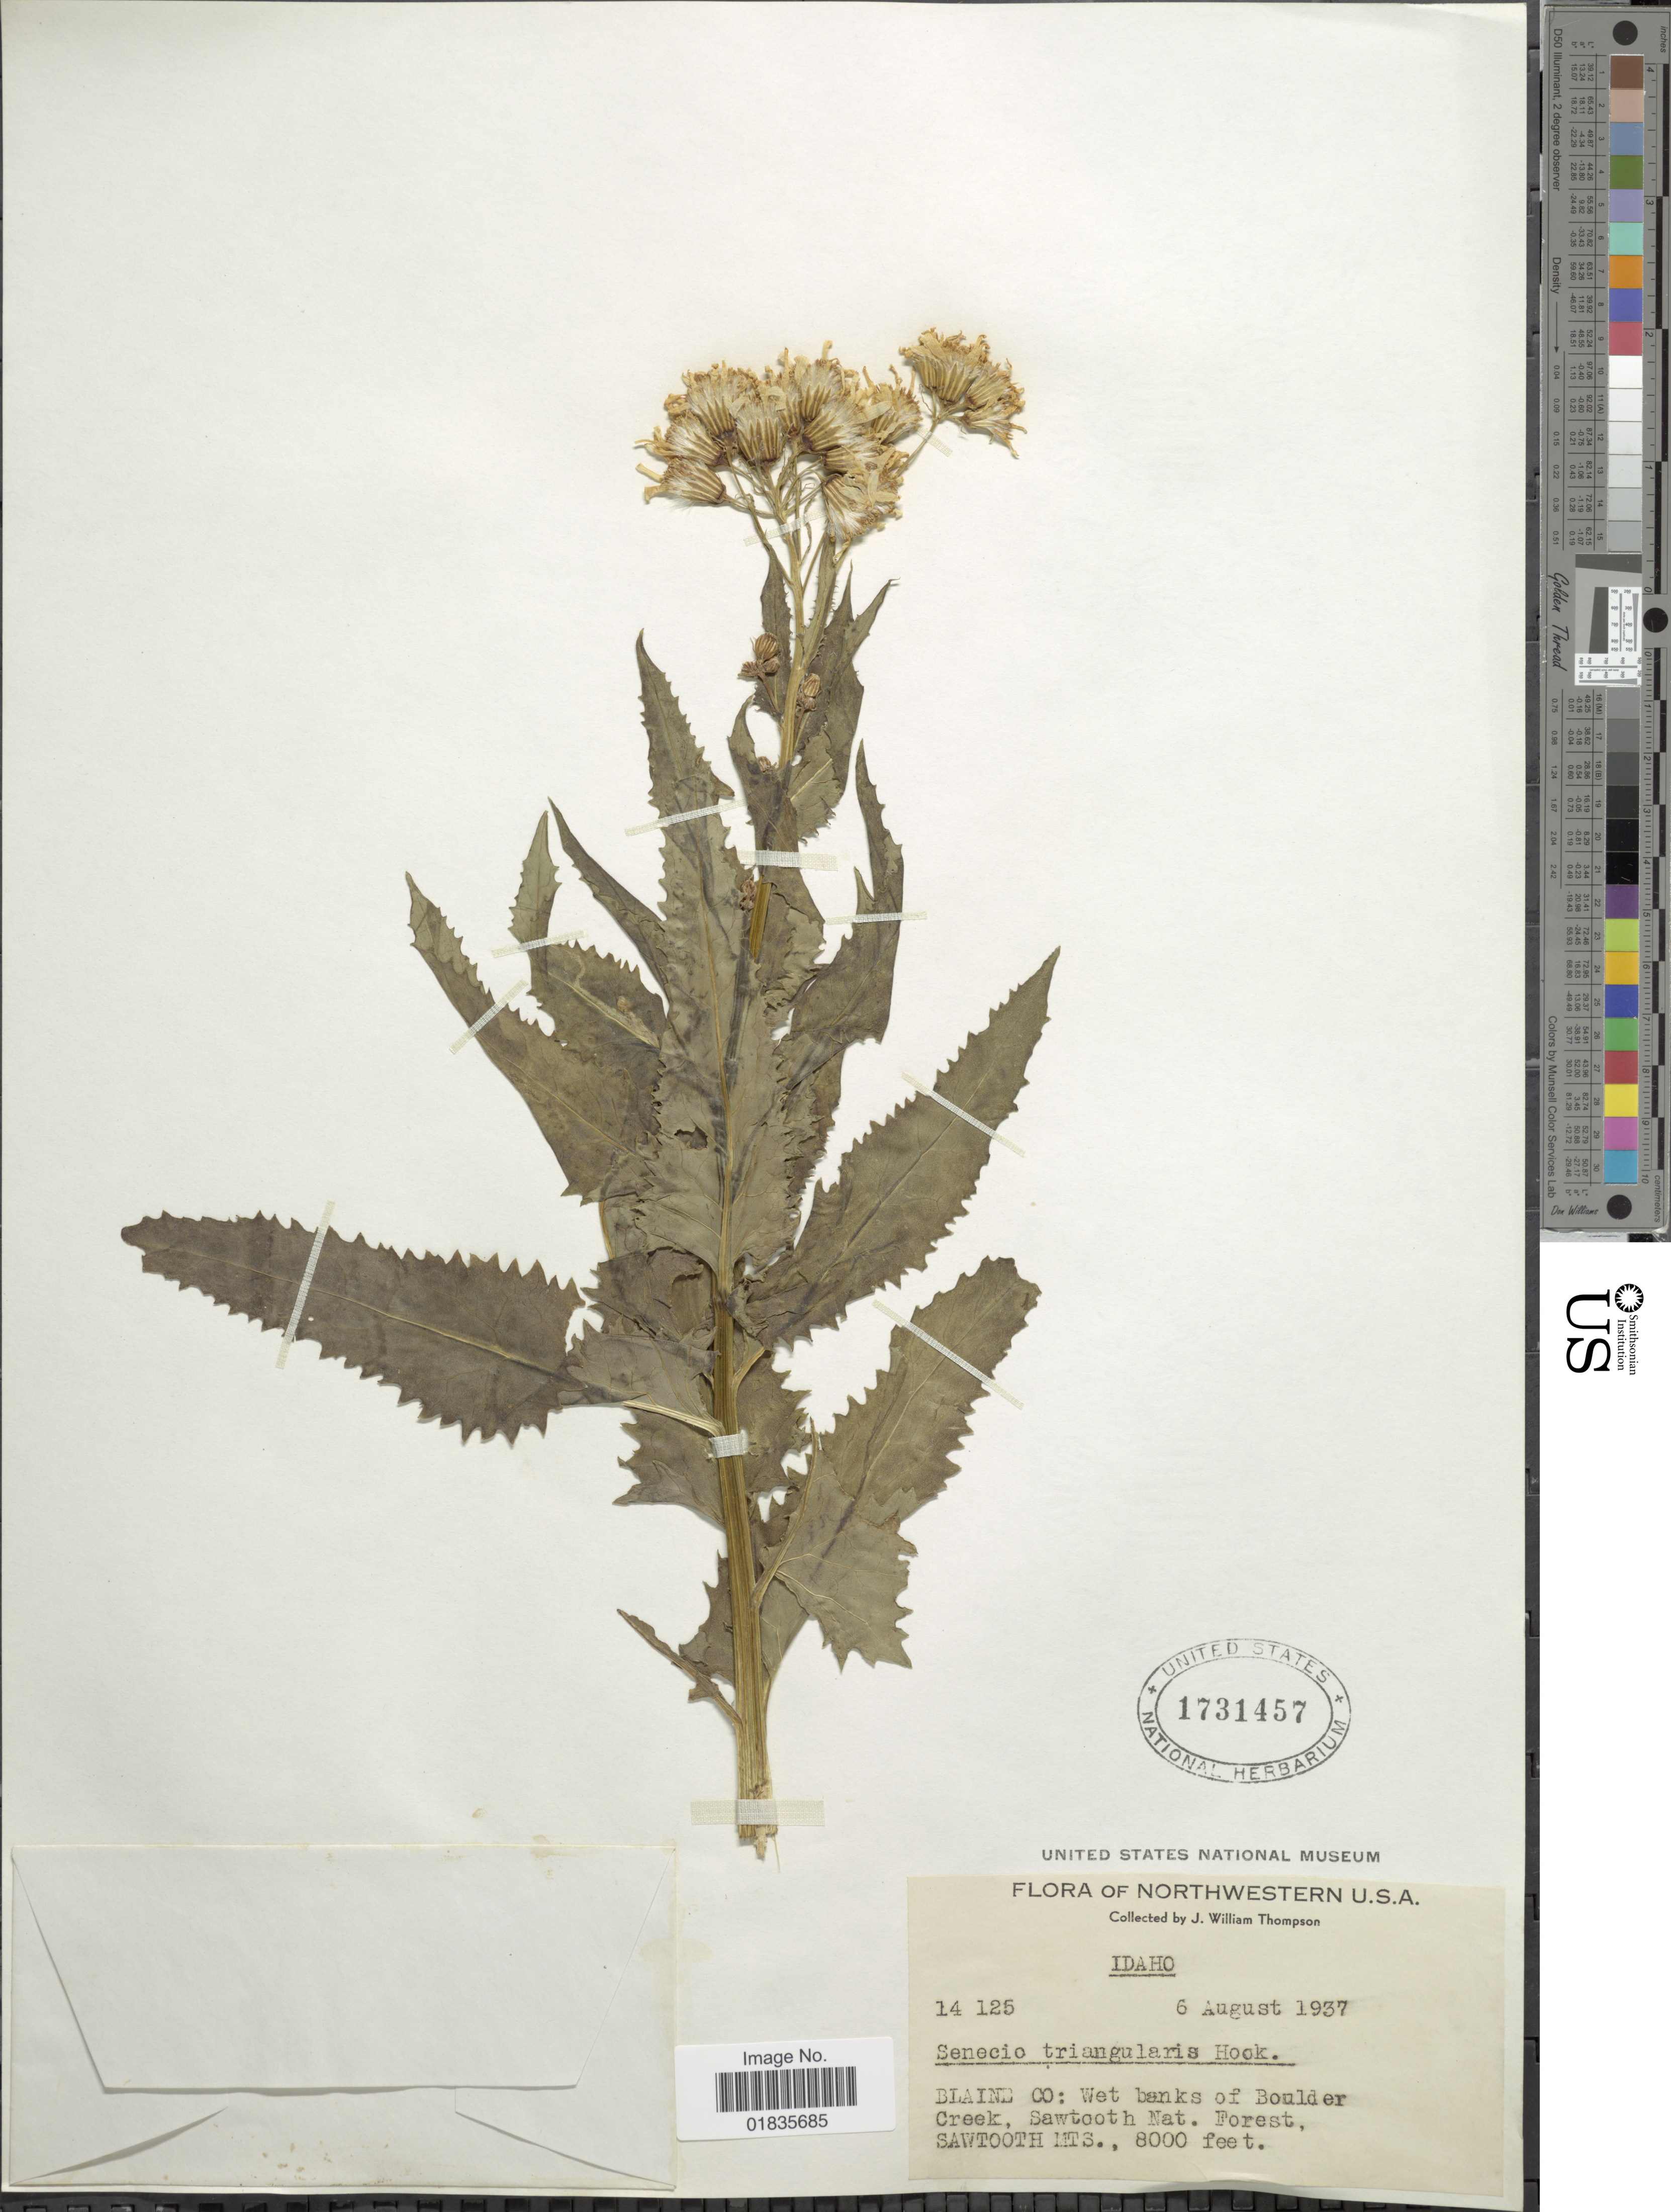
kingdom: Plantae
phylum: Tracheophyta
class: Magnoliopsida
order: Asterales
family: Asteraceae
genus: Senecio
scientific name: Senecio tricephalus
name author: Klatt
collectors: J. W. Thompson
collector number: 14125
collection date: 1937-08-06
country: United States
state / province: Idaho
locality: Northwestern U.S.A., Dlaine Co.: wet banks of Boulder Creek, Sawtooth Nat. Forest, Sawtooth Mts.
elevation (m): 2438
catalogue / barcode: US 1731457